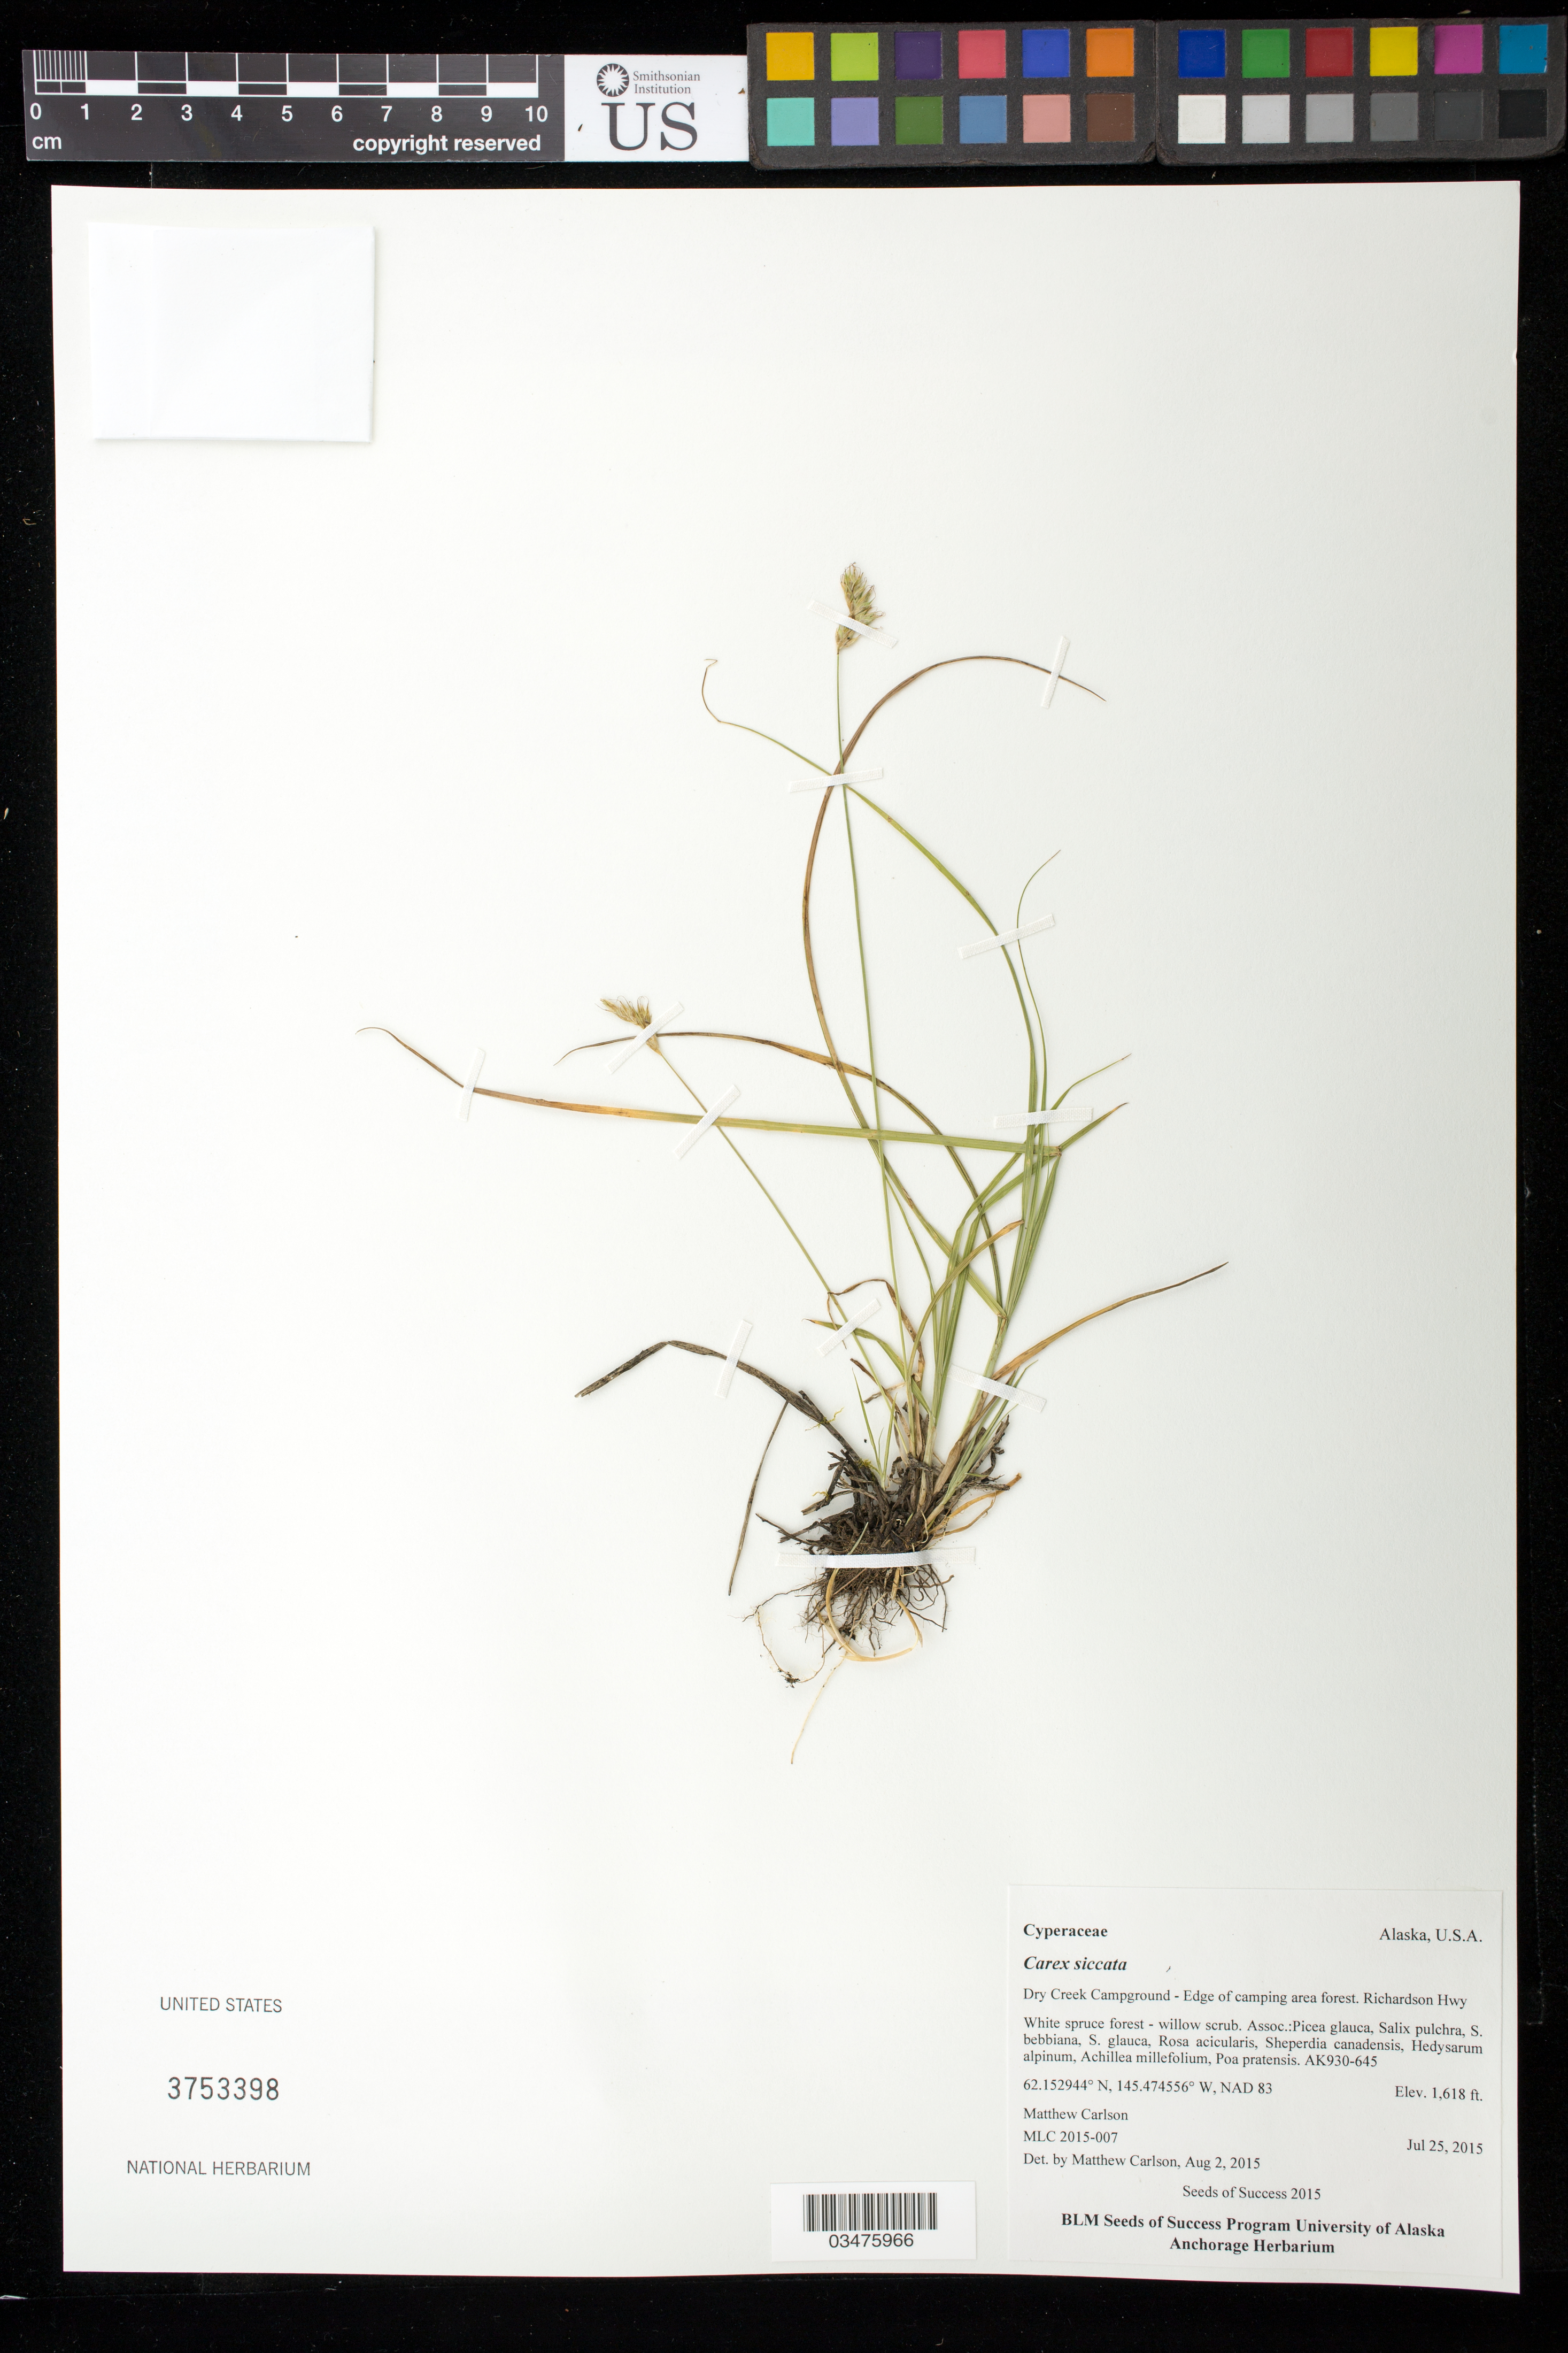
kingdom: Plantae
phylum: Tracheophyta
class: Liliopsida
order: Poales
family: Cyperaceae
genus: Carex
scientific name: Carex siccata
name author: Dewey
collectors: M. Carlson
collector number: AK930-645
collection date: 2015-07-25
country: United States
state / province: Alaska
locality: Dry Creek Campground- Edge of camping area forest. Richardson Hwy.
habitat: white spruce forest - willow scrub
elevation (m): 493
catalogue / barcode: US 3753398